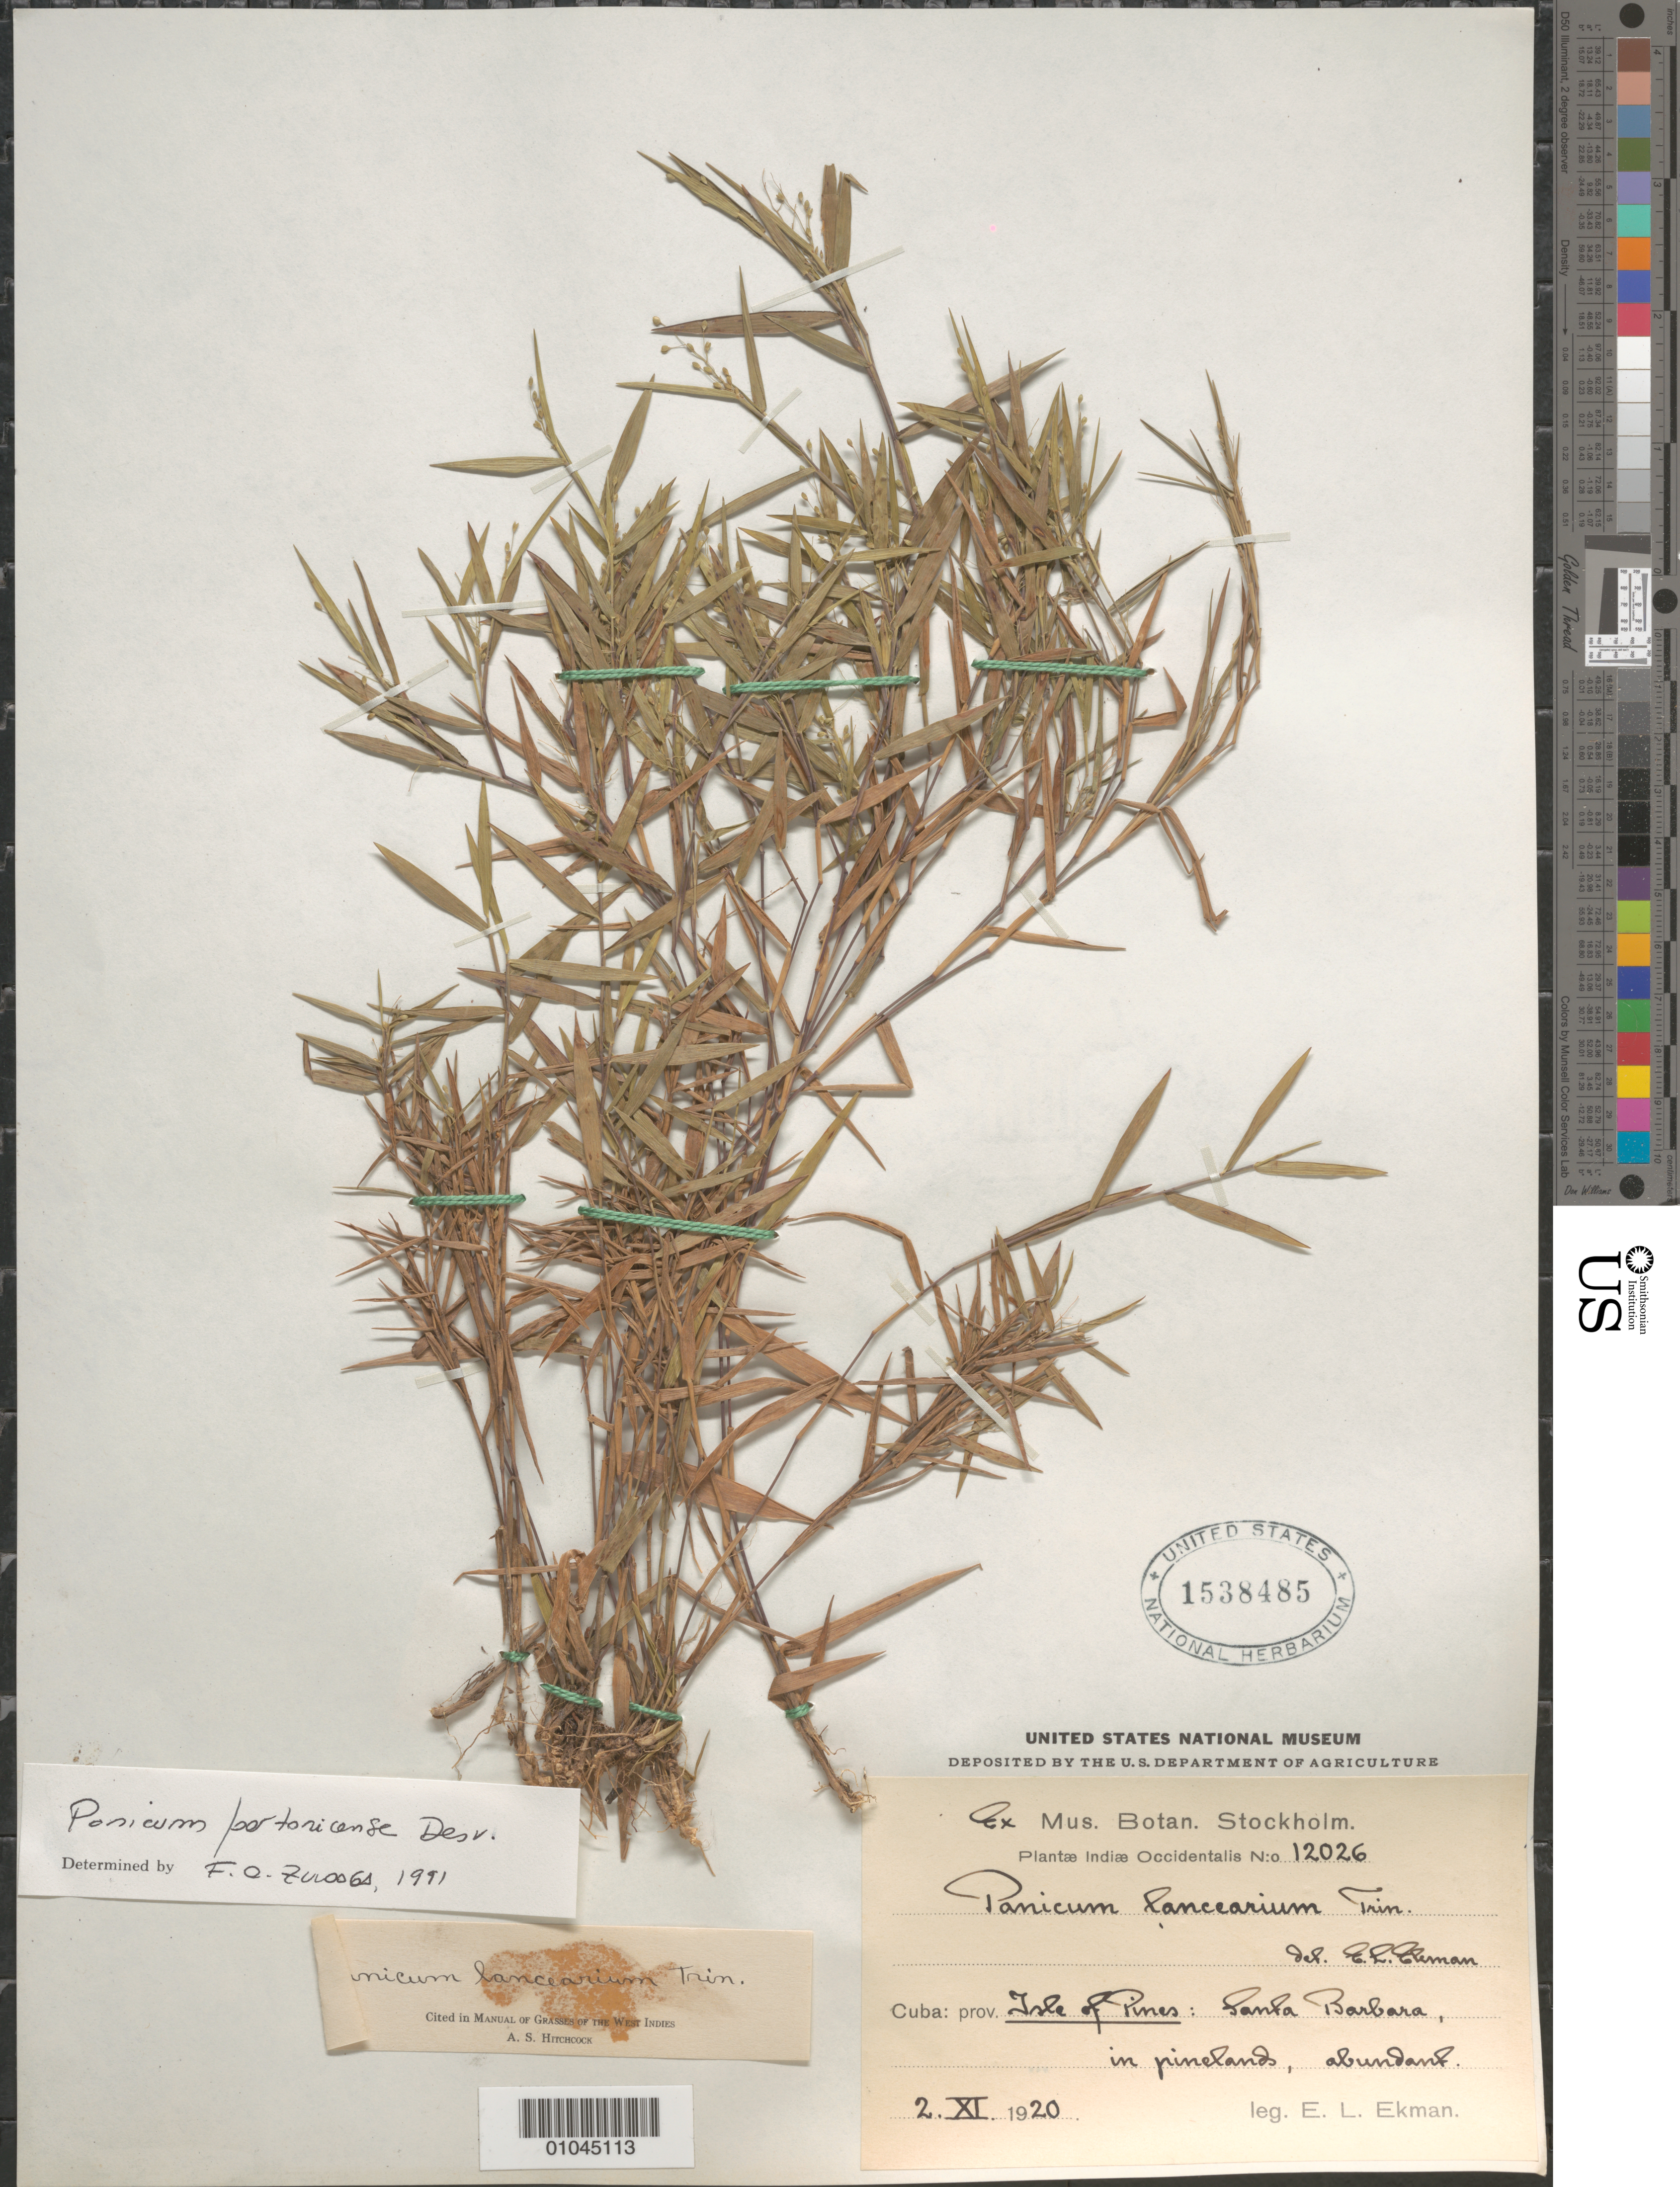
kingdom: Plantae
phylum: Tracheophyta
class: Liliopsida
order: Poales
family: Poaceae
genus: Panicum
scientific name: Panicum portoricense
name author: Desv. ex Ham.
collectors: E. L. Ekman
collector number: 12026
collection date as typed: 02 Nov 1920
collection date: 1920-11-02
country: Cuba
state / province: Isla de la Juventud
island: Isla de la Juventud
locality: [Isle of Pines], Santa Barbara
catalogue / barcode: US 1538485